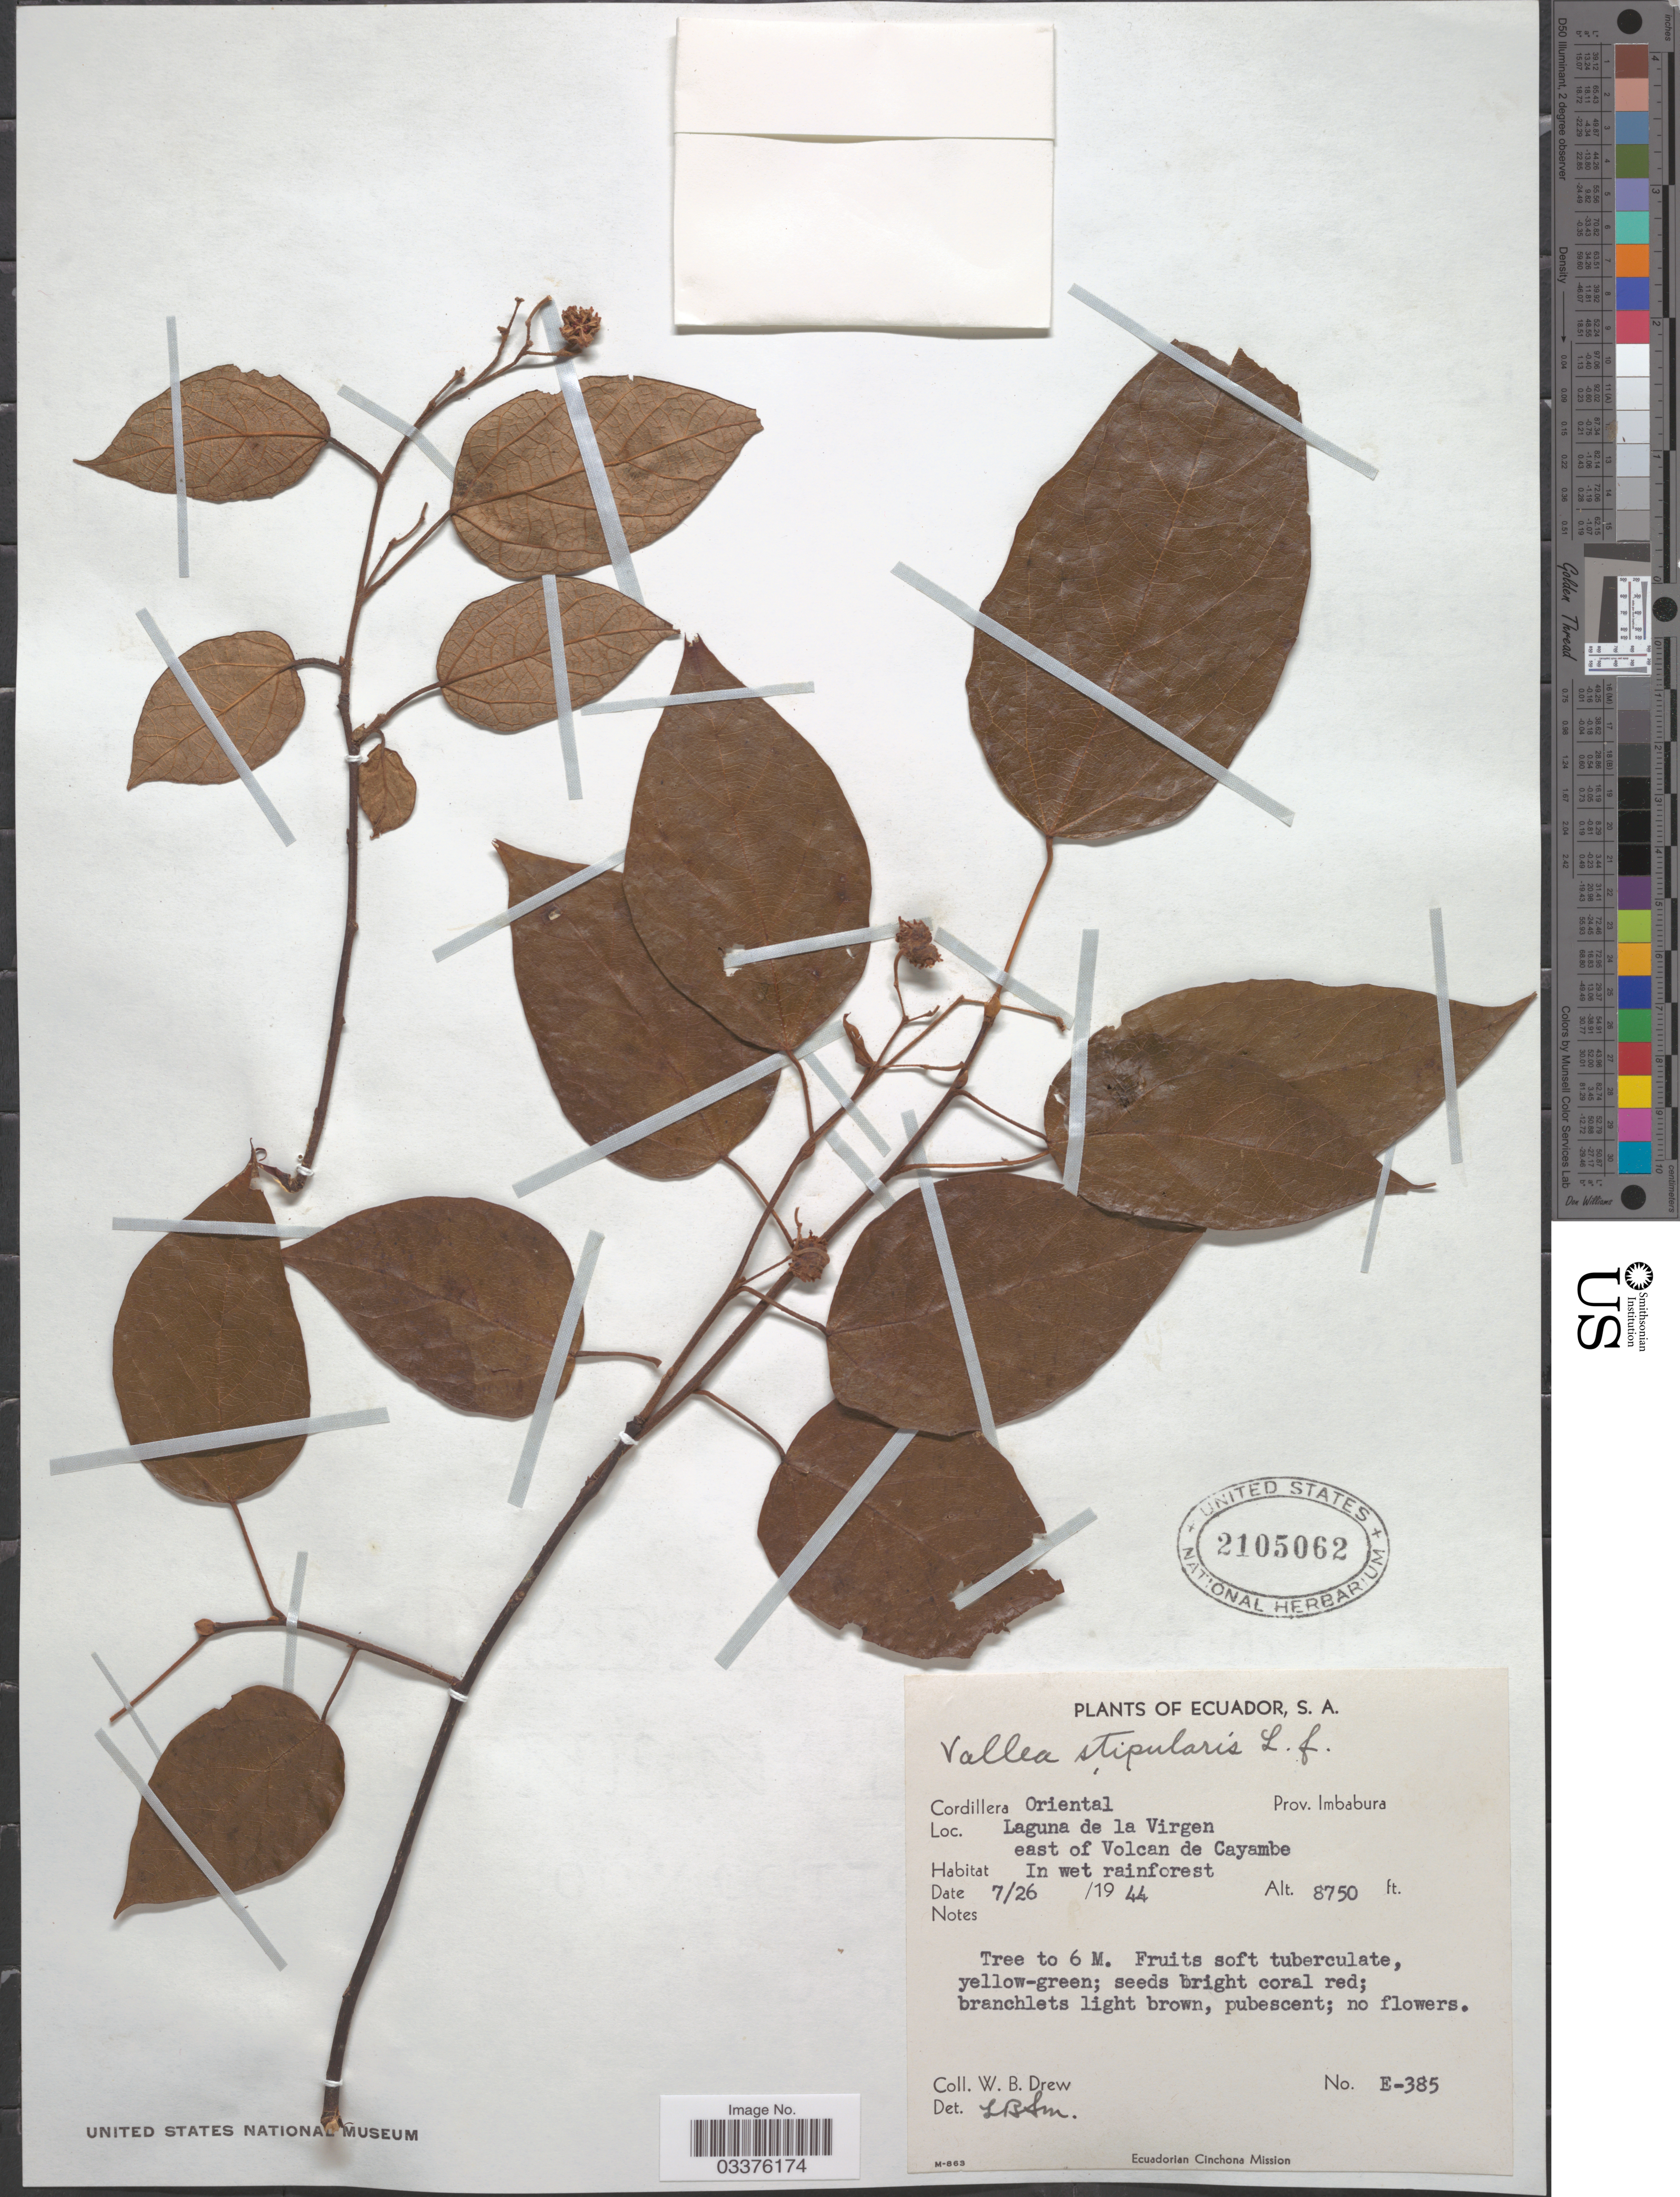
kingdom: Plantae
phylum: Tracheophyta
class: Magnoliopsida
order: Oxalidales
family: Elaeocarpaceae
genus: Vallea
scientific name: Vallea pubescens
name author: Kunth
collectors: W. B. Drew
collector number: E-385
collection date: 1944-07-26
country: Ecuador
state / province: Imbabura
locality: Cordillera Oriental, Laguna de la Virgen east of Volcan de Cayambe.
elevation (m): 2667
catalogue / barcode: US 2105062